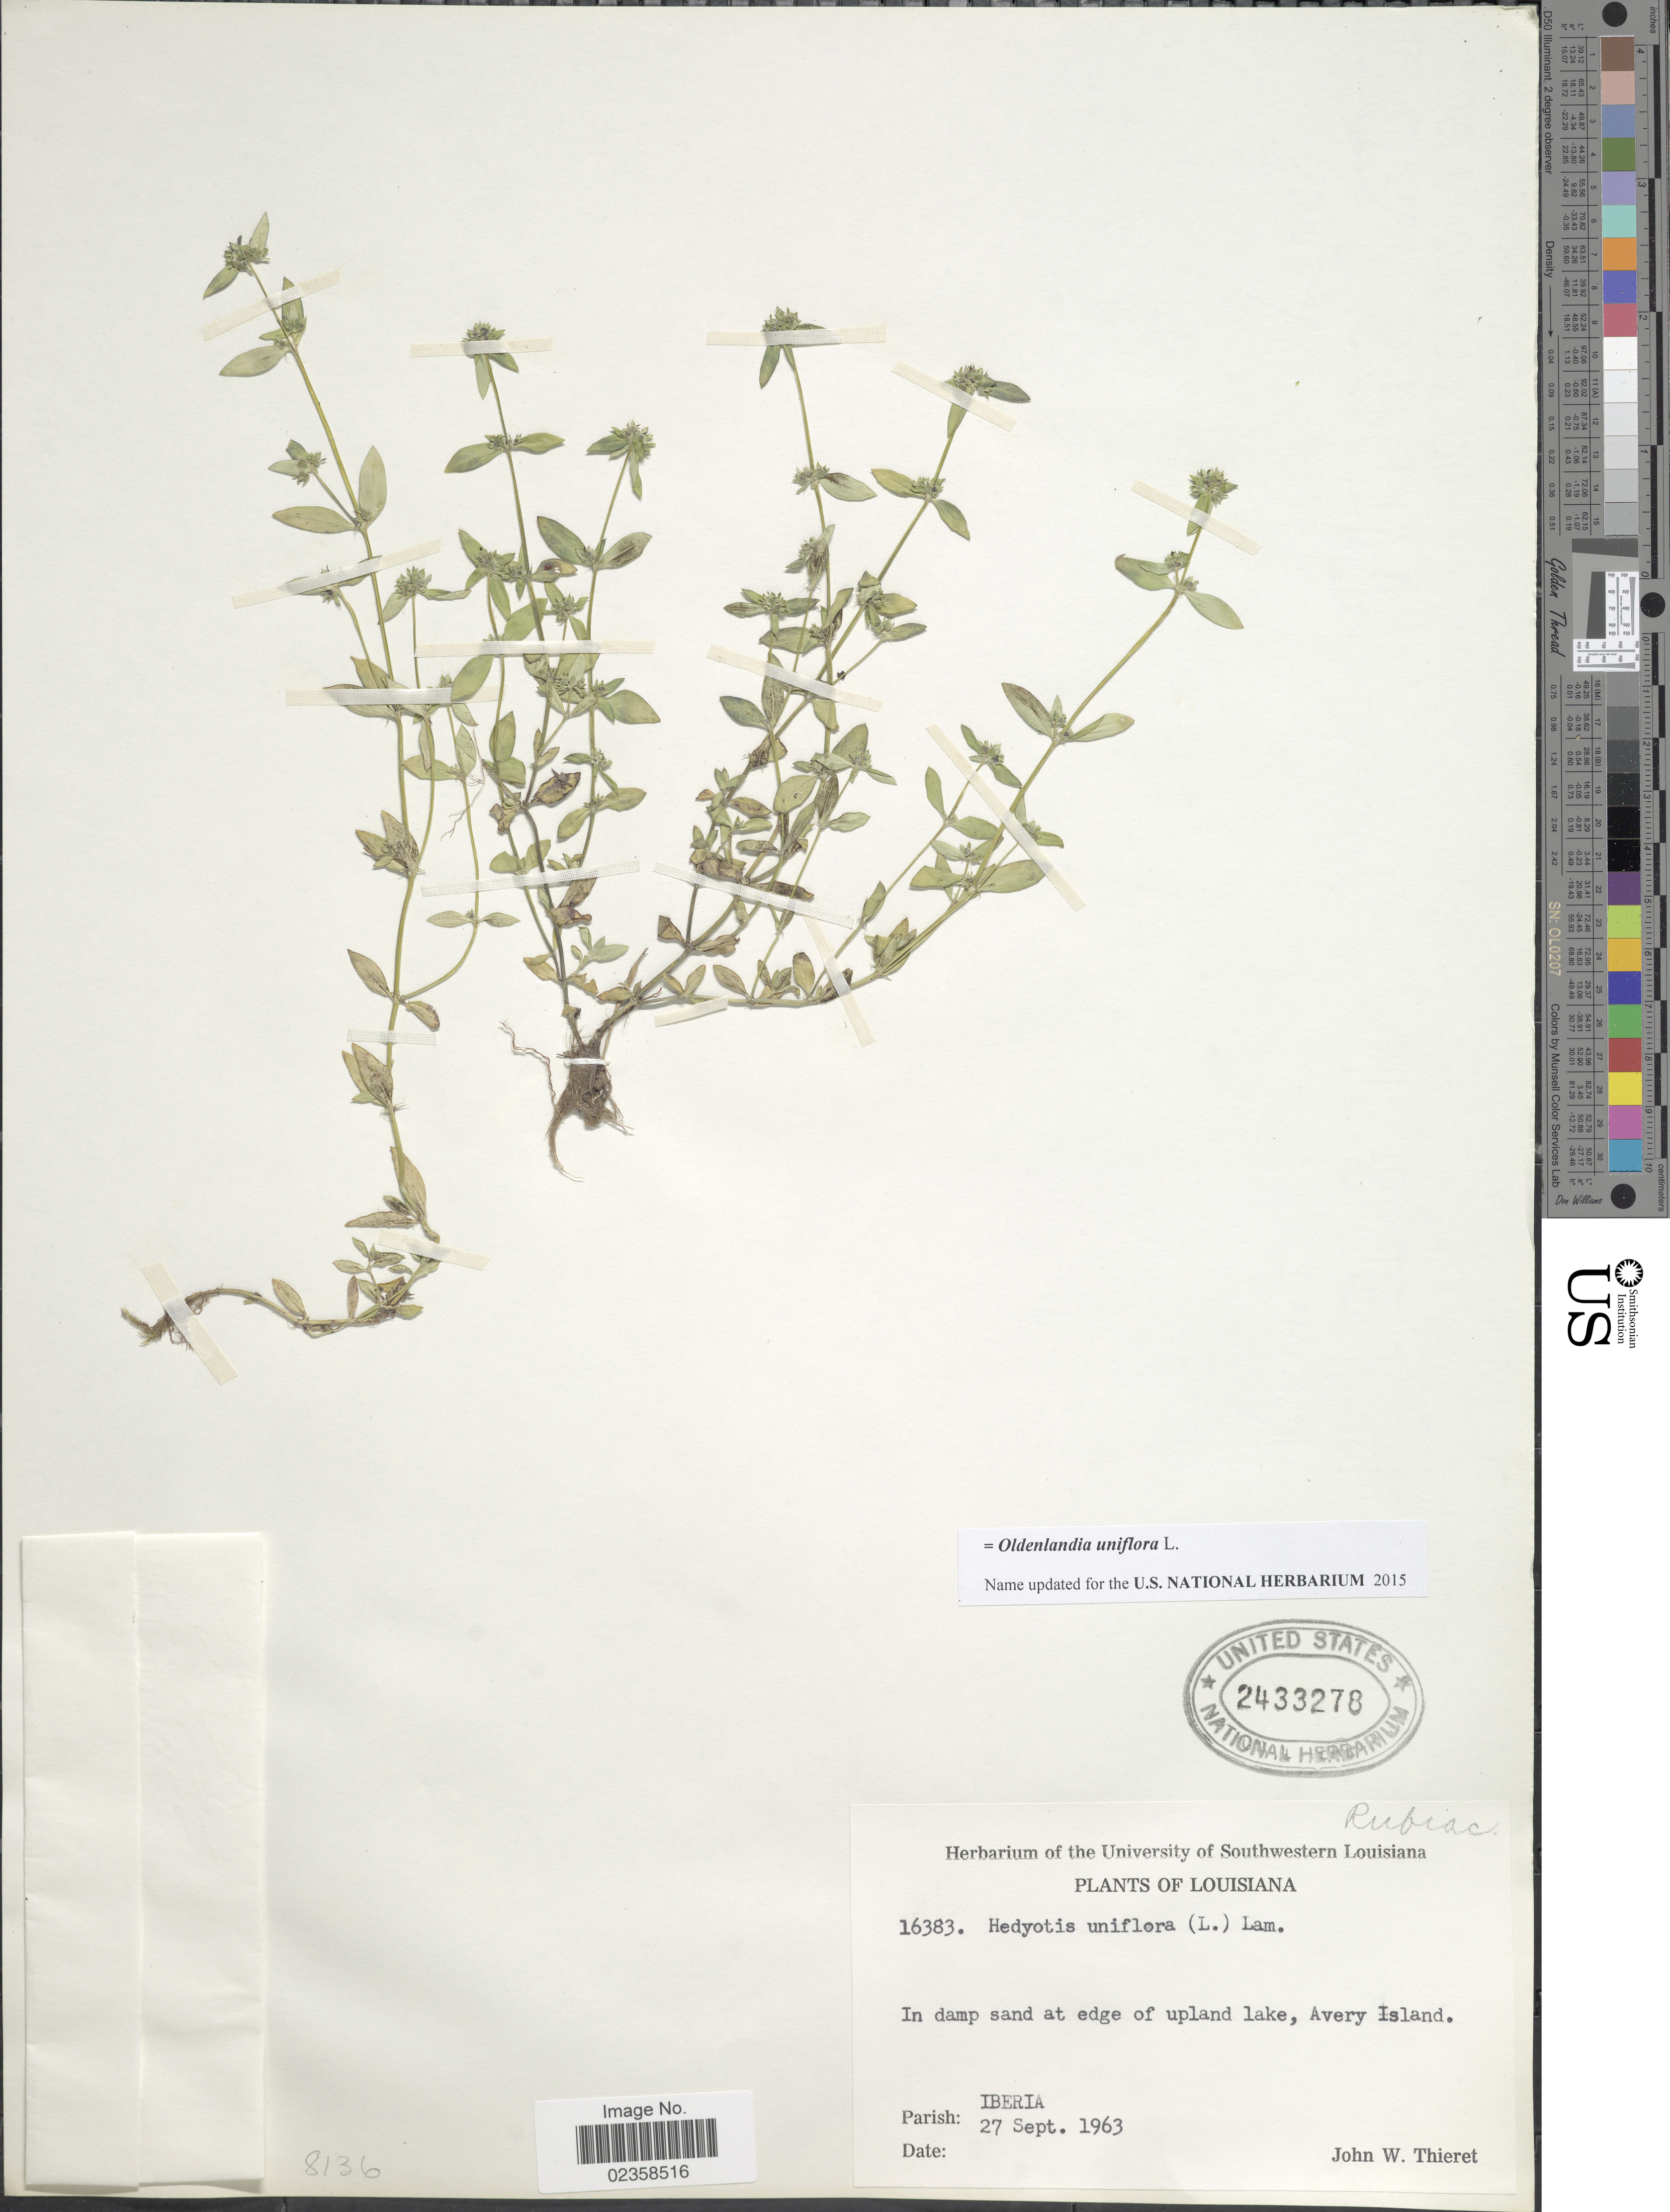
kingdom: Plantae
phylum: Tracheophyta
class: Magnoliopsida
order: Gentianales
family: Rubiaceae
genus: Oldenlandia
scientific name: Oldenlandia uniflora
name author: L.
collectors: J. W. Thieret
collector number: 16383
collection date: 1963-09-27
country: United States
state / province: Louisiana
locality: In damp sand at edge of upland lake, Avery Island, Parish Iberia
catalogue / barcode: US 2433278